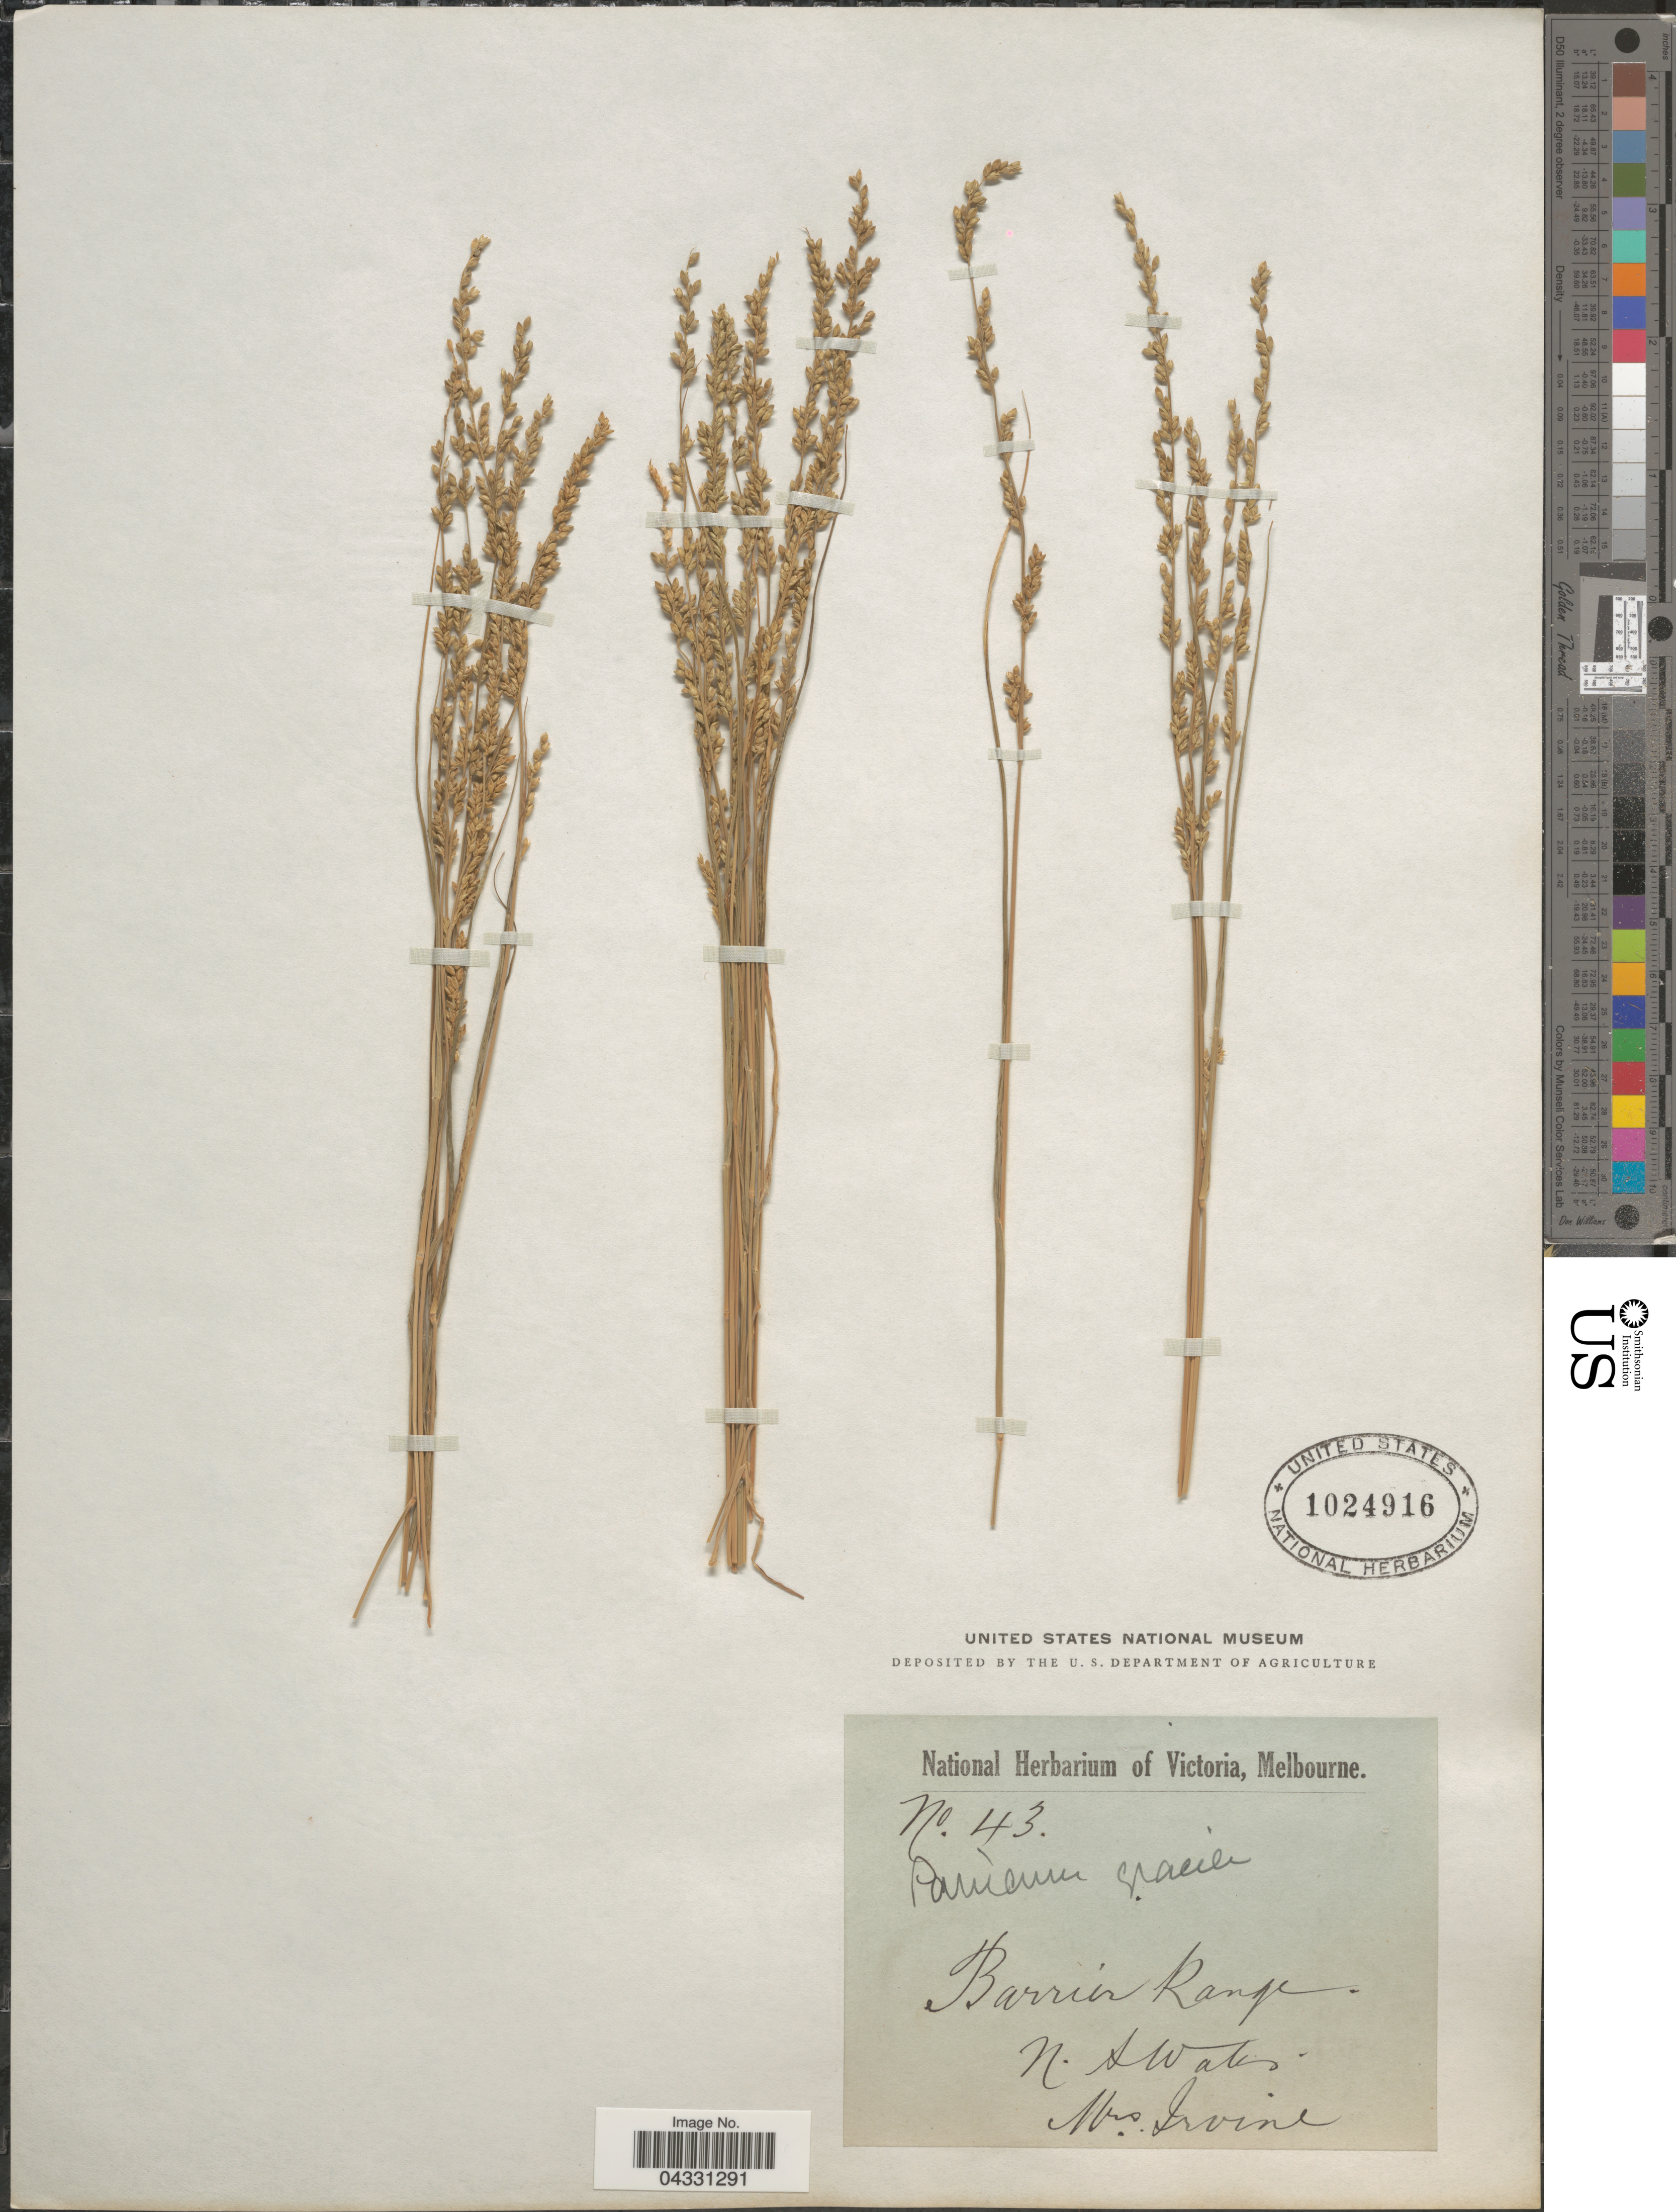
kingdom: Plantae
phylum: Tracheophyta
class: Liliopsida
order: Poales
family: Poaceae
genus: Setaria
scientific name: Setaria sp.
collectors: Irvine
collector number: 43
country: Australia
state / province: New South Wales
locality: Barrier Range.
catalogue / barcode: US 1024916